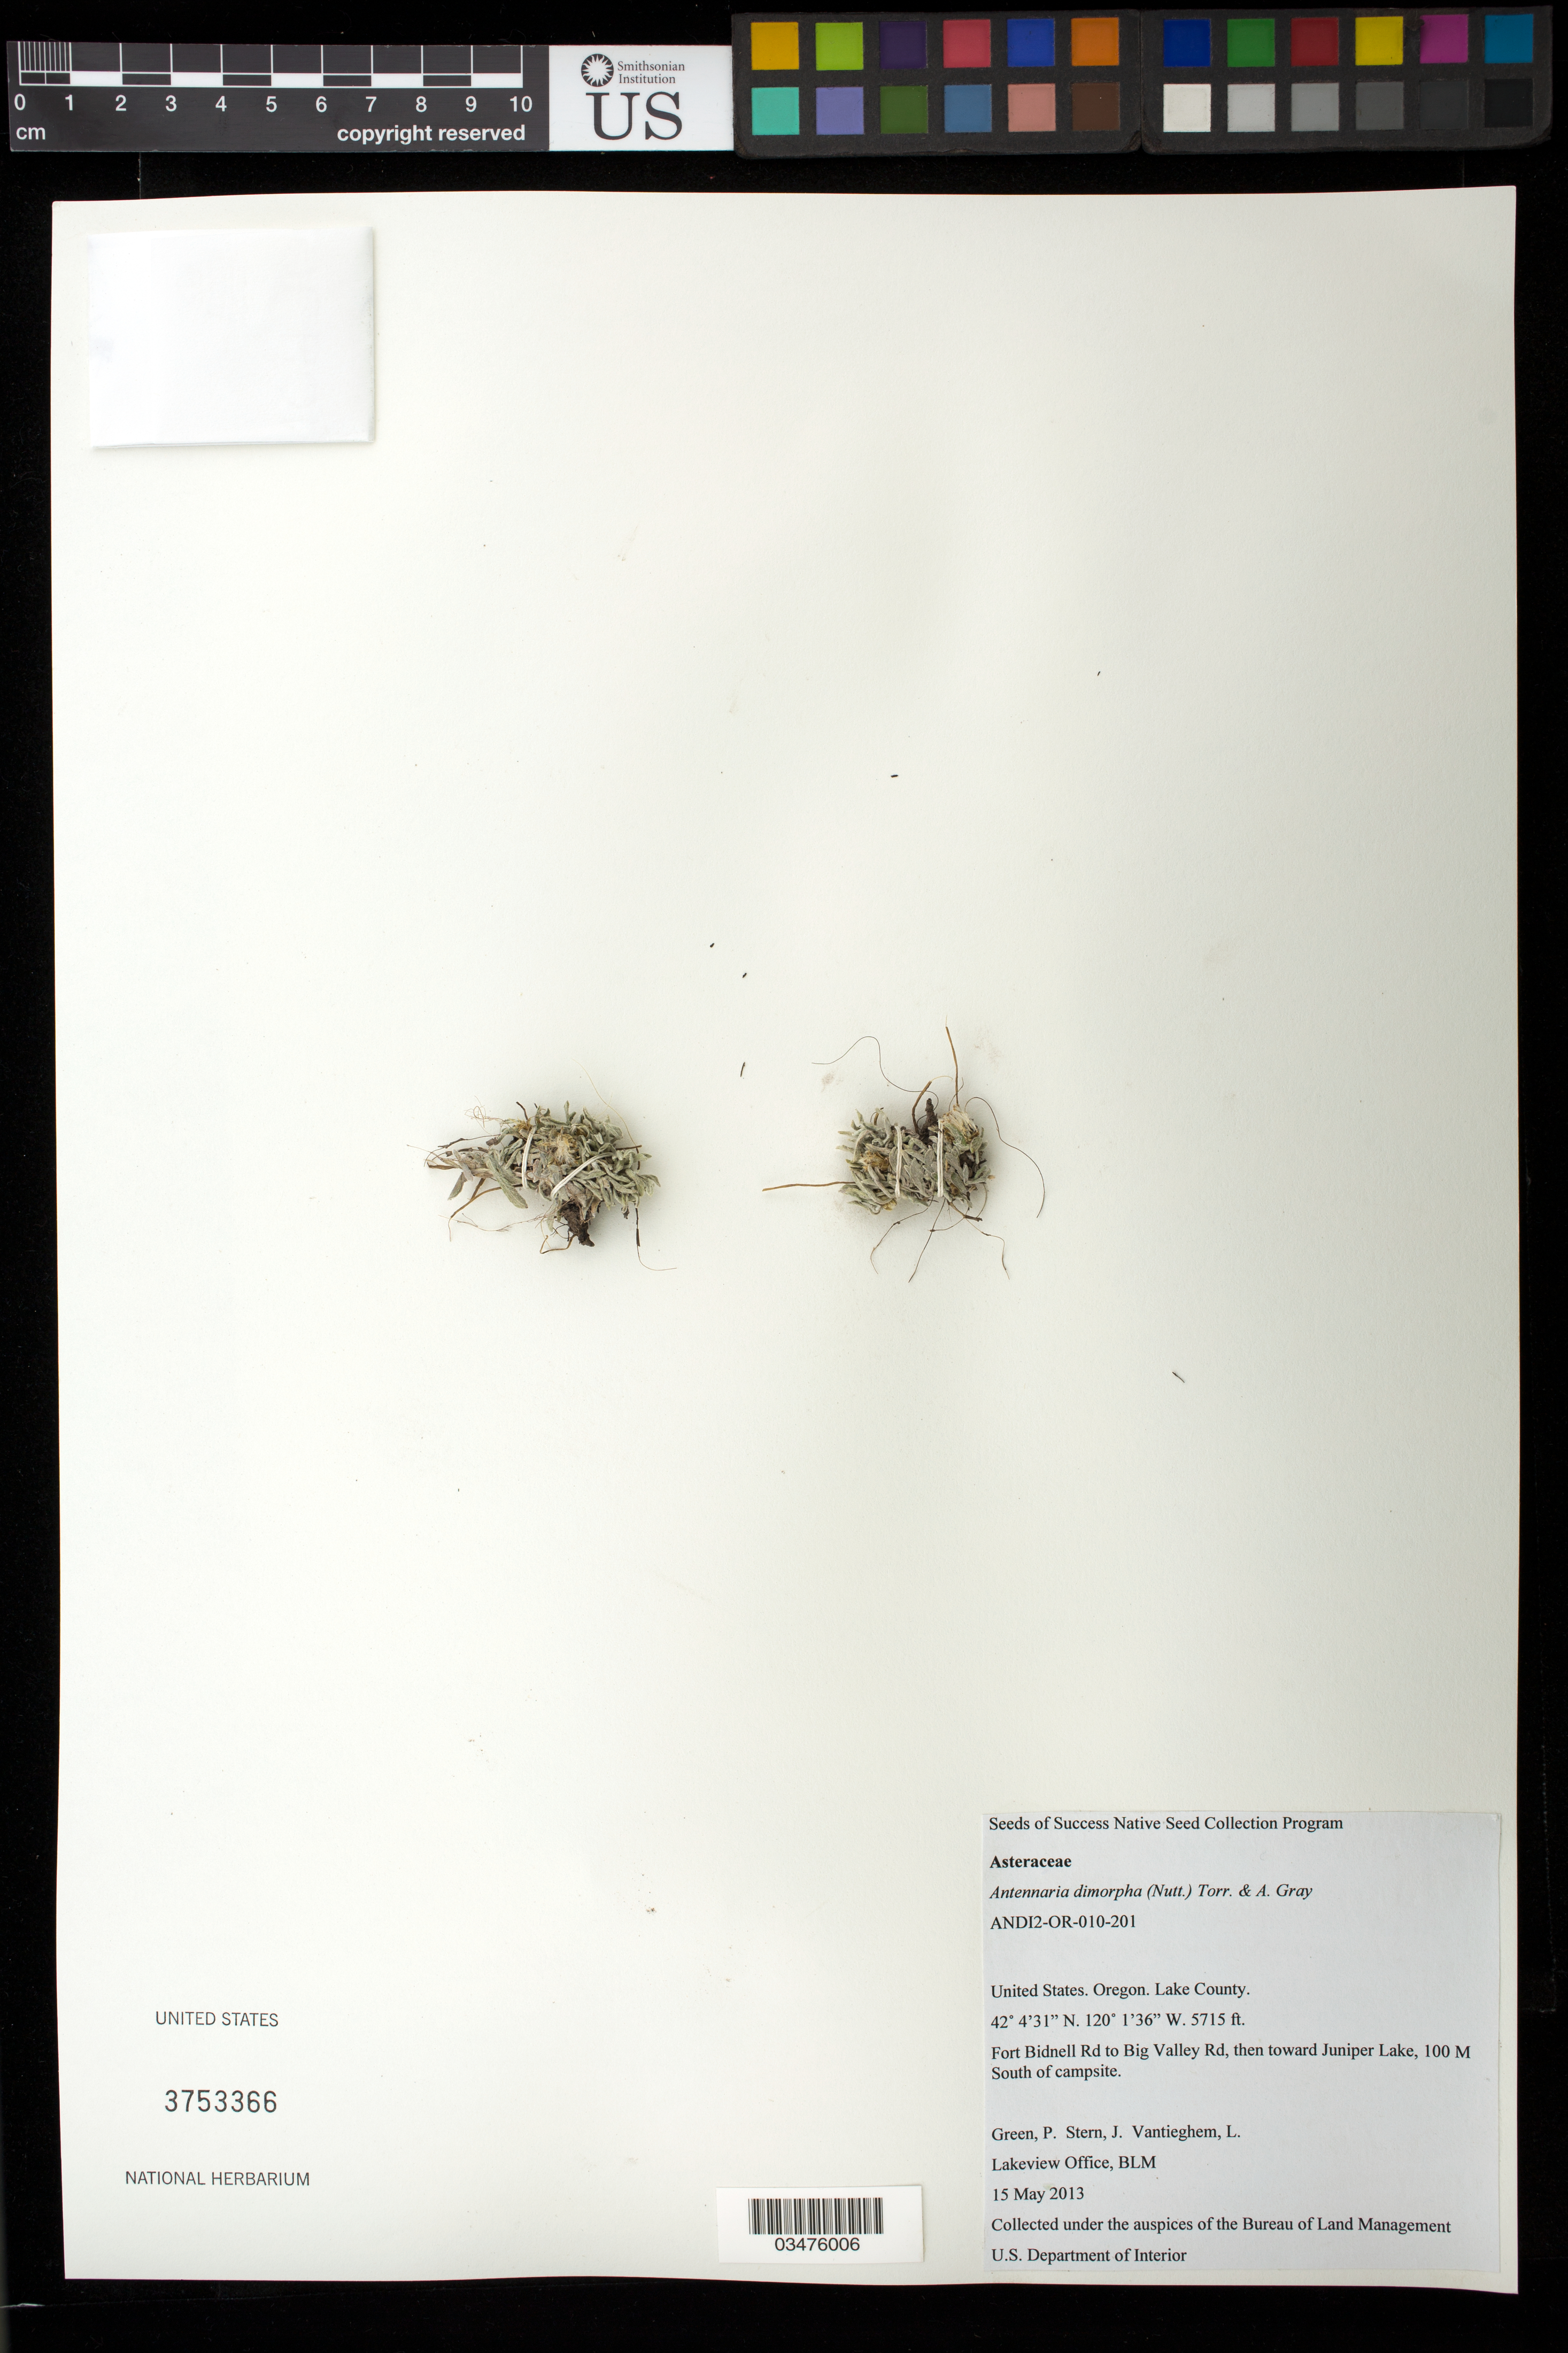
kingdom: Plantae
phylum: Tracheophyta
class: Magnoliopsida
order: Asterales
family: Asteraceae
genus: Antennaria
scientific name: Antennaria dimorpha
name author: (Nutt.) Torr. & A. Gray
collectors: P. Green, J. Stern & L. VanTieghem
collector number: ANDI2-OR-010-201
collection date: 2013-05-15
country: United States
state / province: Oregon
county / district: Lake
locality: Fort Bidnell Rd to Big Valley Rd, then toward Juniper Lake, 100 m S of campsite.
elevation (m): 1742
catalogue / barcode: US 3753366